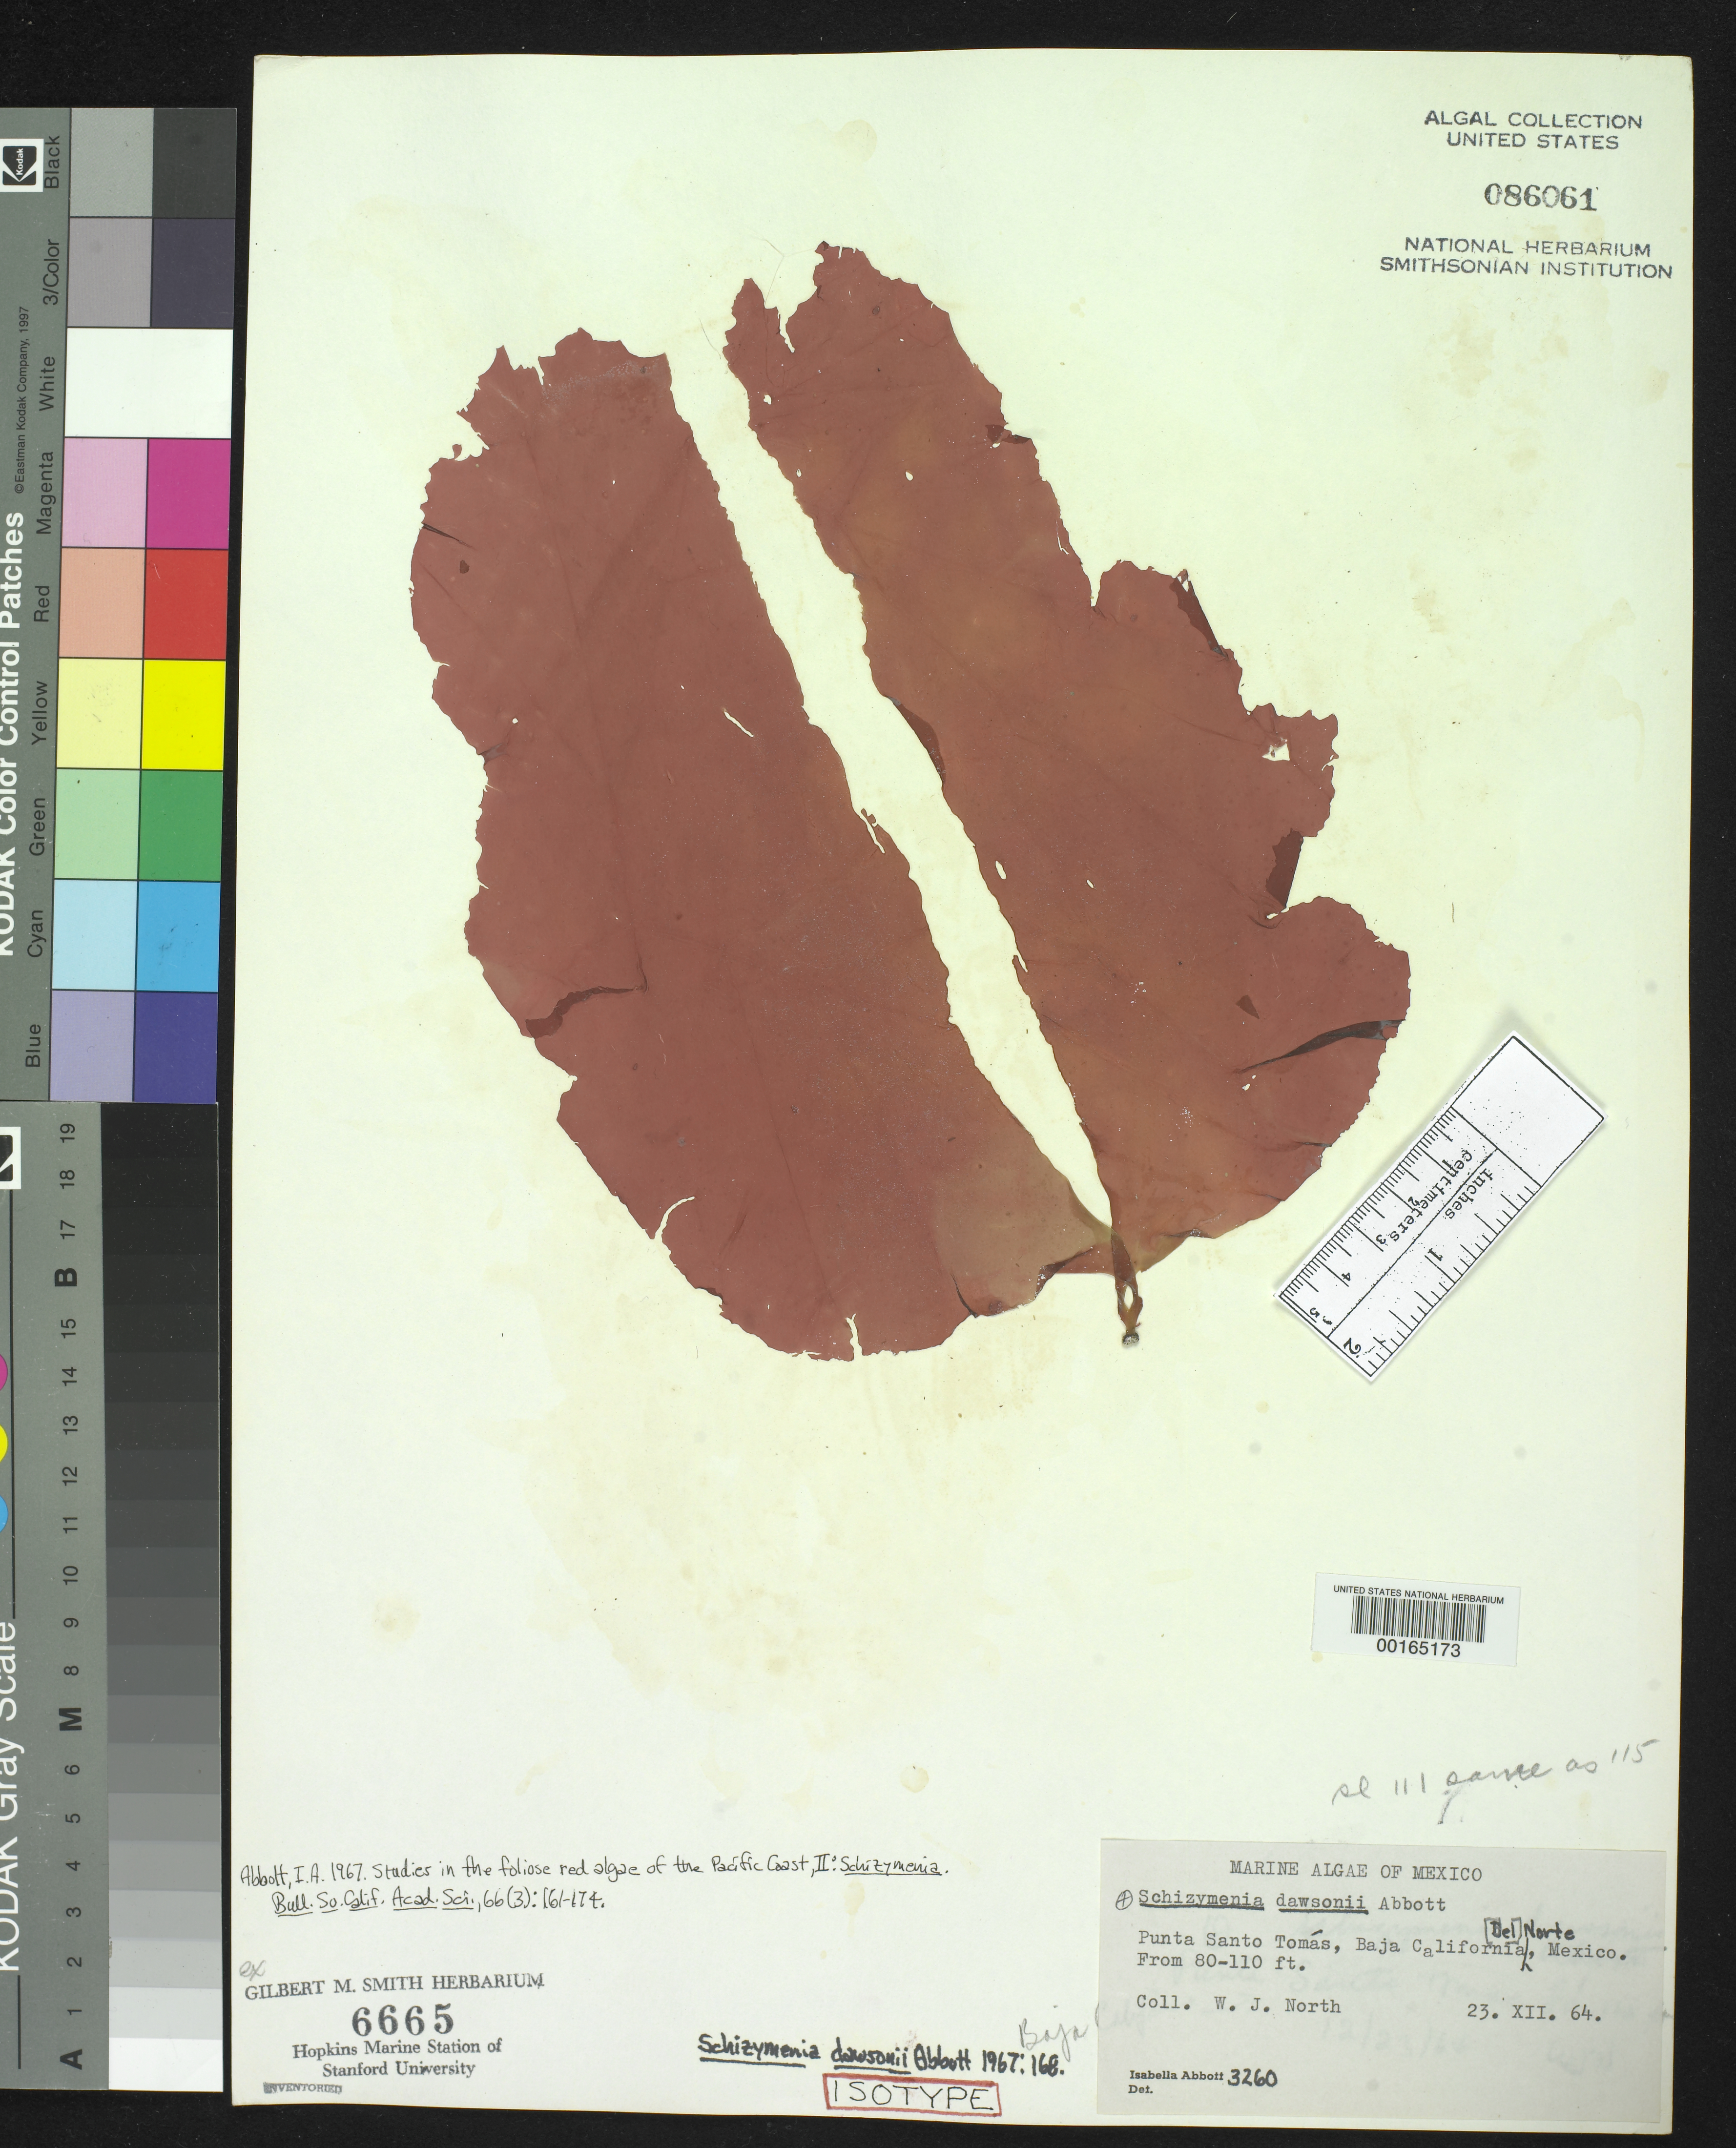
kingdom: Plantae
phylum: Rhodophyta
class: Florideophyceae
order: Nemastomatales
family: Schizymeniaceae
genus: Schizymenia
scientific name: Schizymenia dawsonii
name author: I.A. Abbott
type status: Isotype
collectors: W. North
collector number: IAA 3260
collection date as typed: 23 Dec 1964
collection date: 1964-12-23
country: Mexico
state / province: Baja California Norte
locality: Punta Santo Tomas.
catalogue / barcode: US 86061